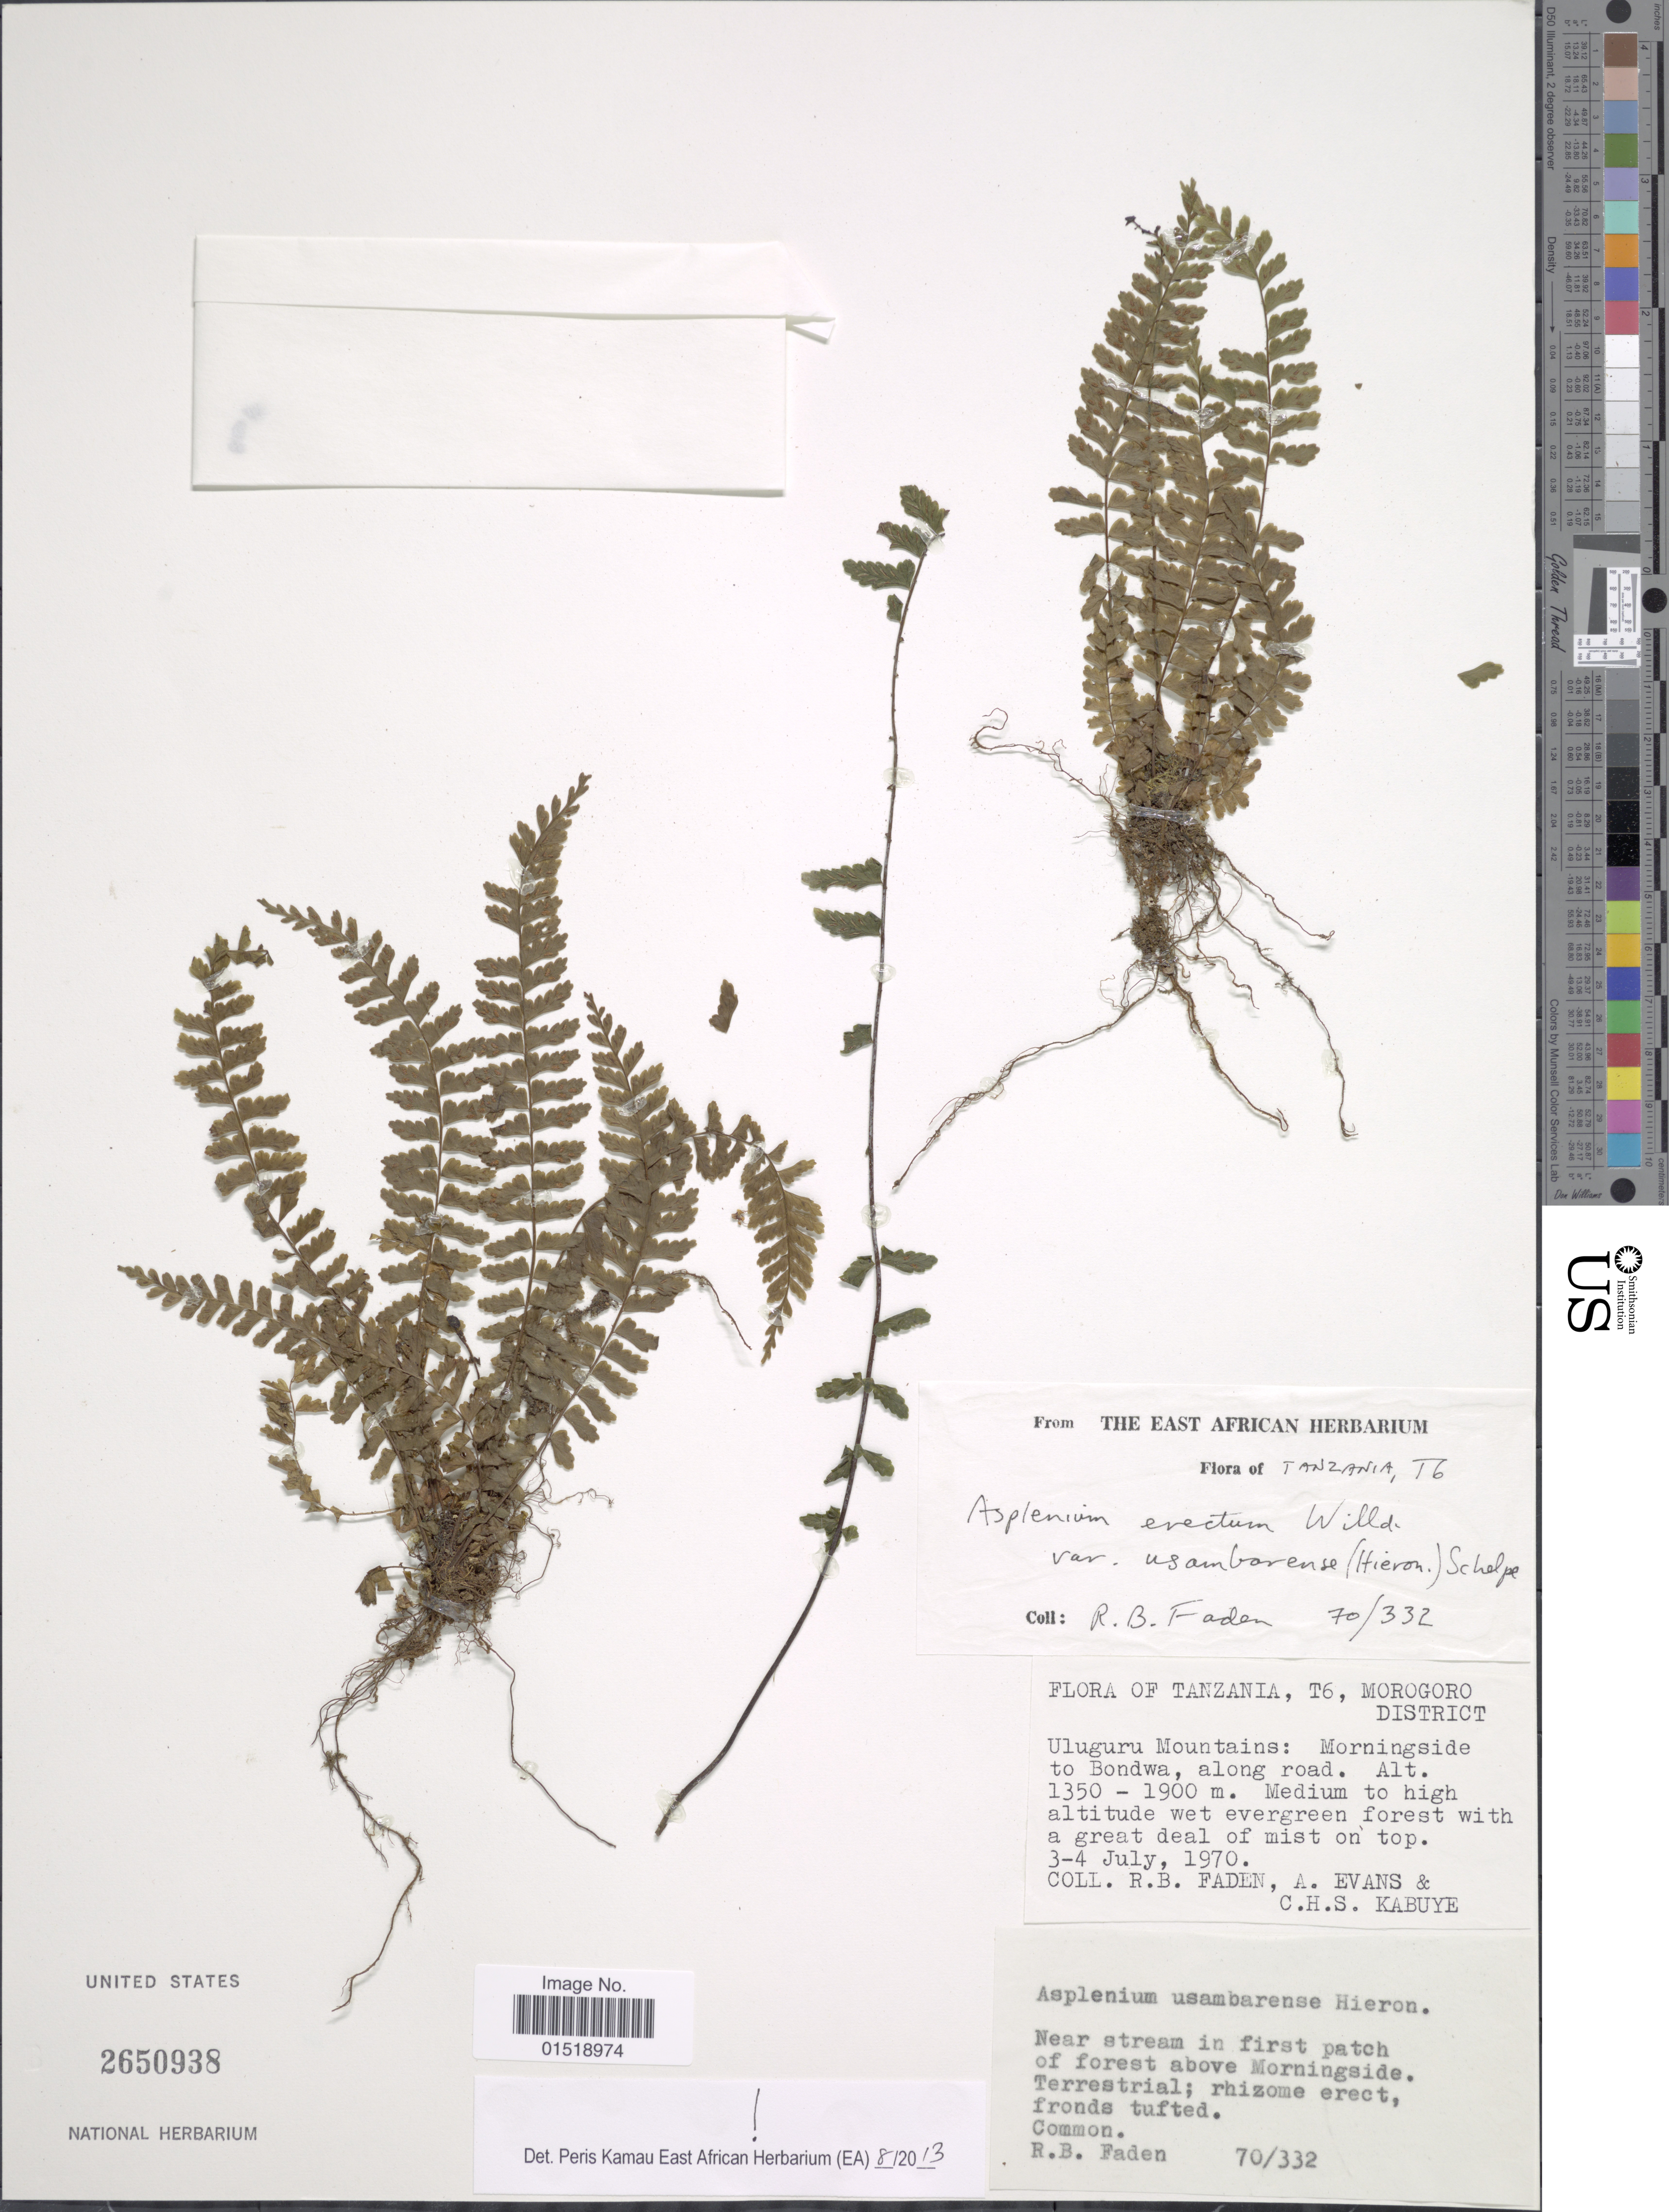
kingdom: Plantae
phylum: Tracheophyta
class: Polypodiopsida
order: Polypodiales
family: Aspleniaceae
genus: Asplenium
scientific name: Asplenium erectum var. usambarense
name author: (Hieron.) Schelpe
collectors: R. B. Faden, A. Evans & C. Kabuye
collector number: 70/332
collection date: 1970-07-03/1970-07-04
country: Tanzania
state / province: Morogoro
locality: T6, Morogoro District. Uluguru Mountains: Morningside to Bondwa, along road.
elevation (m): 1350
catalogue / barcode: US 2650938